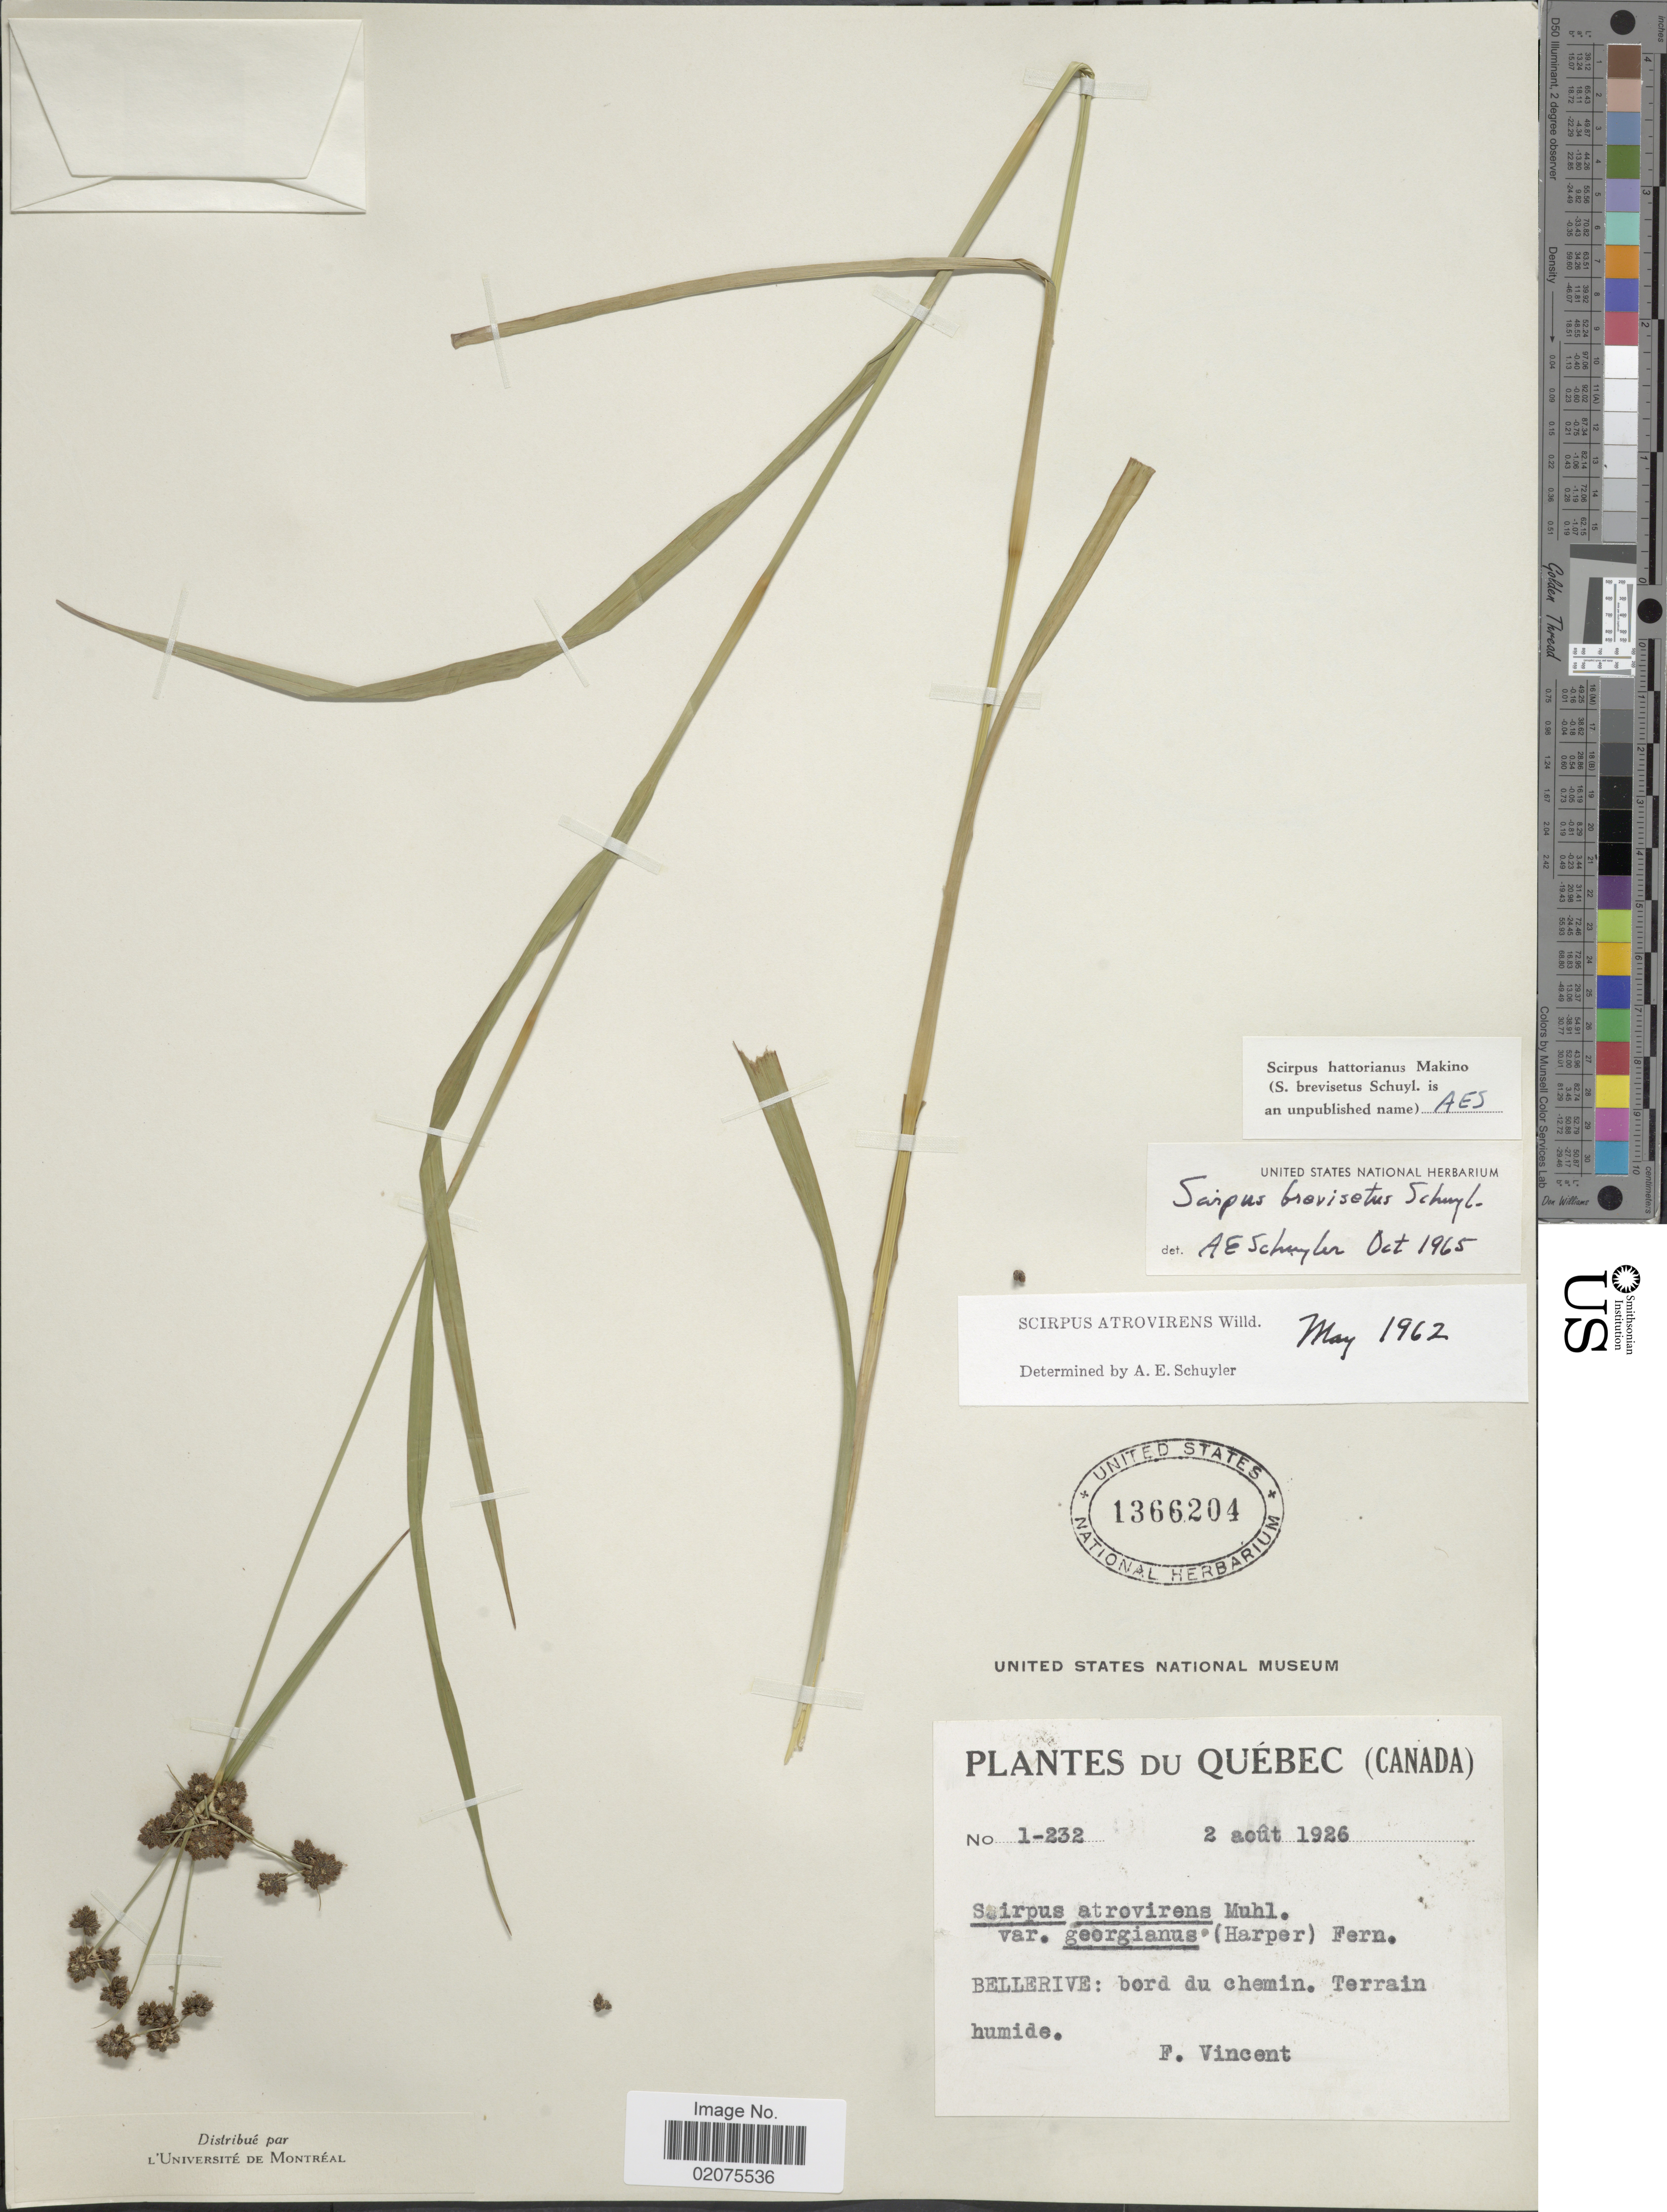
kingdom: Plantae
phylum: Tracheophyta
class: Liliopsida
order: Poales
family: Cyperaceae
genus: Scirpus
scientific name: Scirpus hattorianus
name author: Makino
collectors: F. Vincent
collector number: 1-232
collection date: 1926-08-02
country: Canada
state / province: Quebec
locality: Bellerive: bord du chemin. Terrain humide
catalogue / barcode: US 1366204